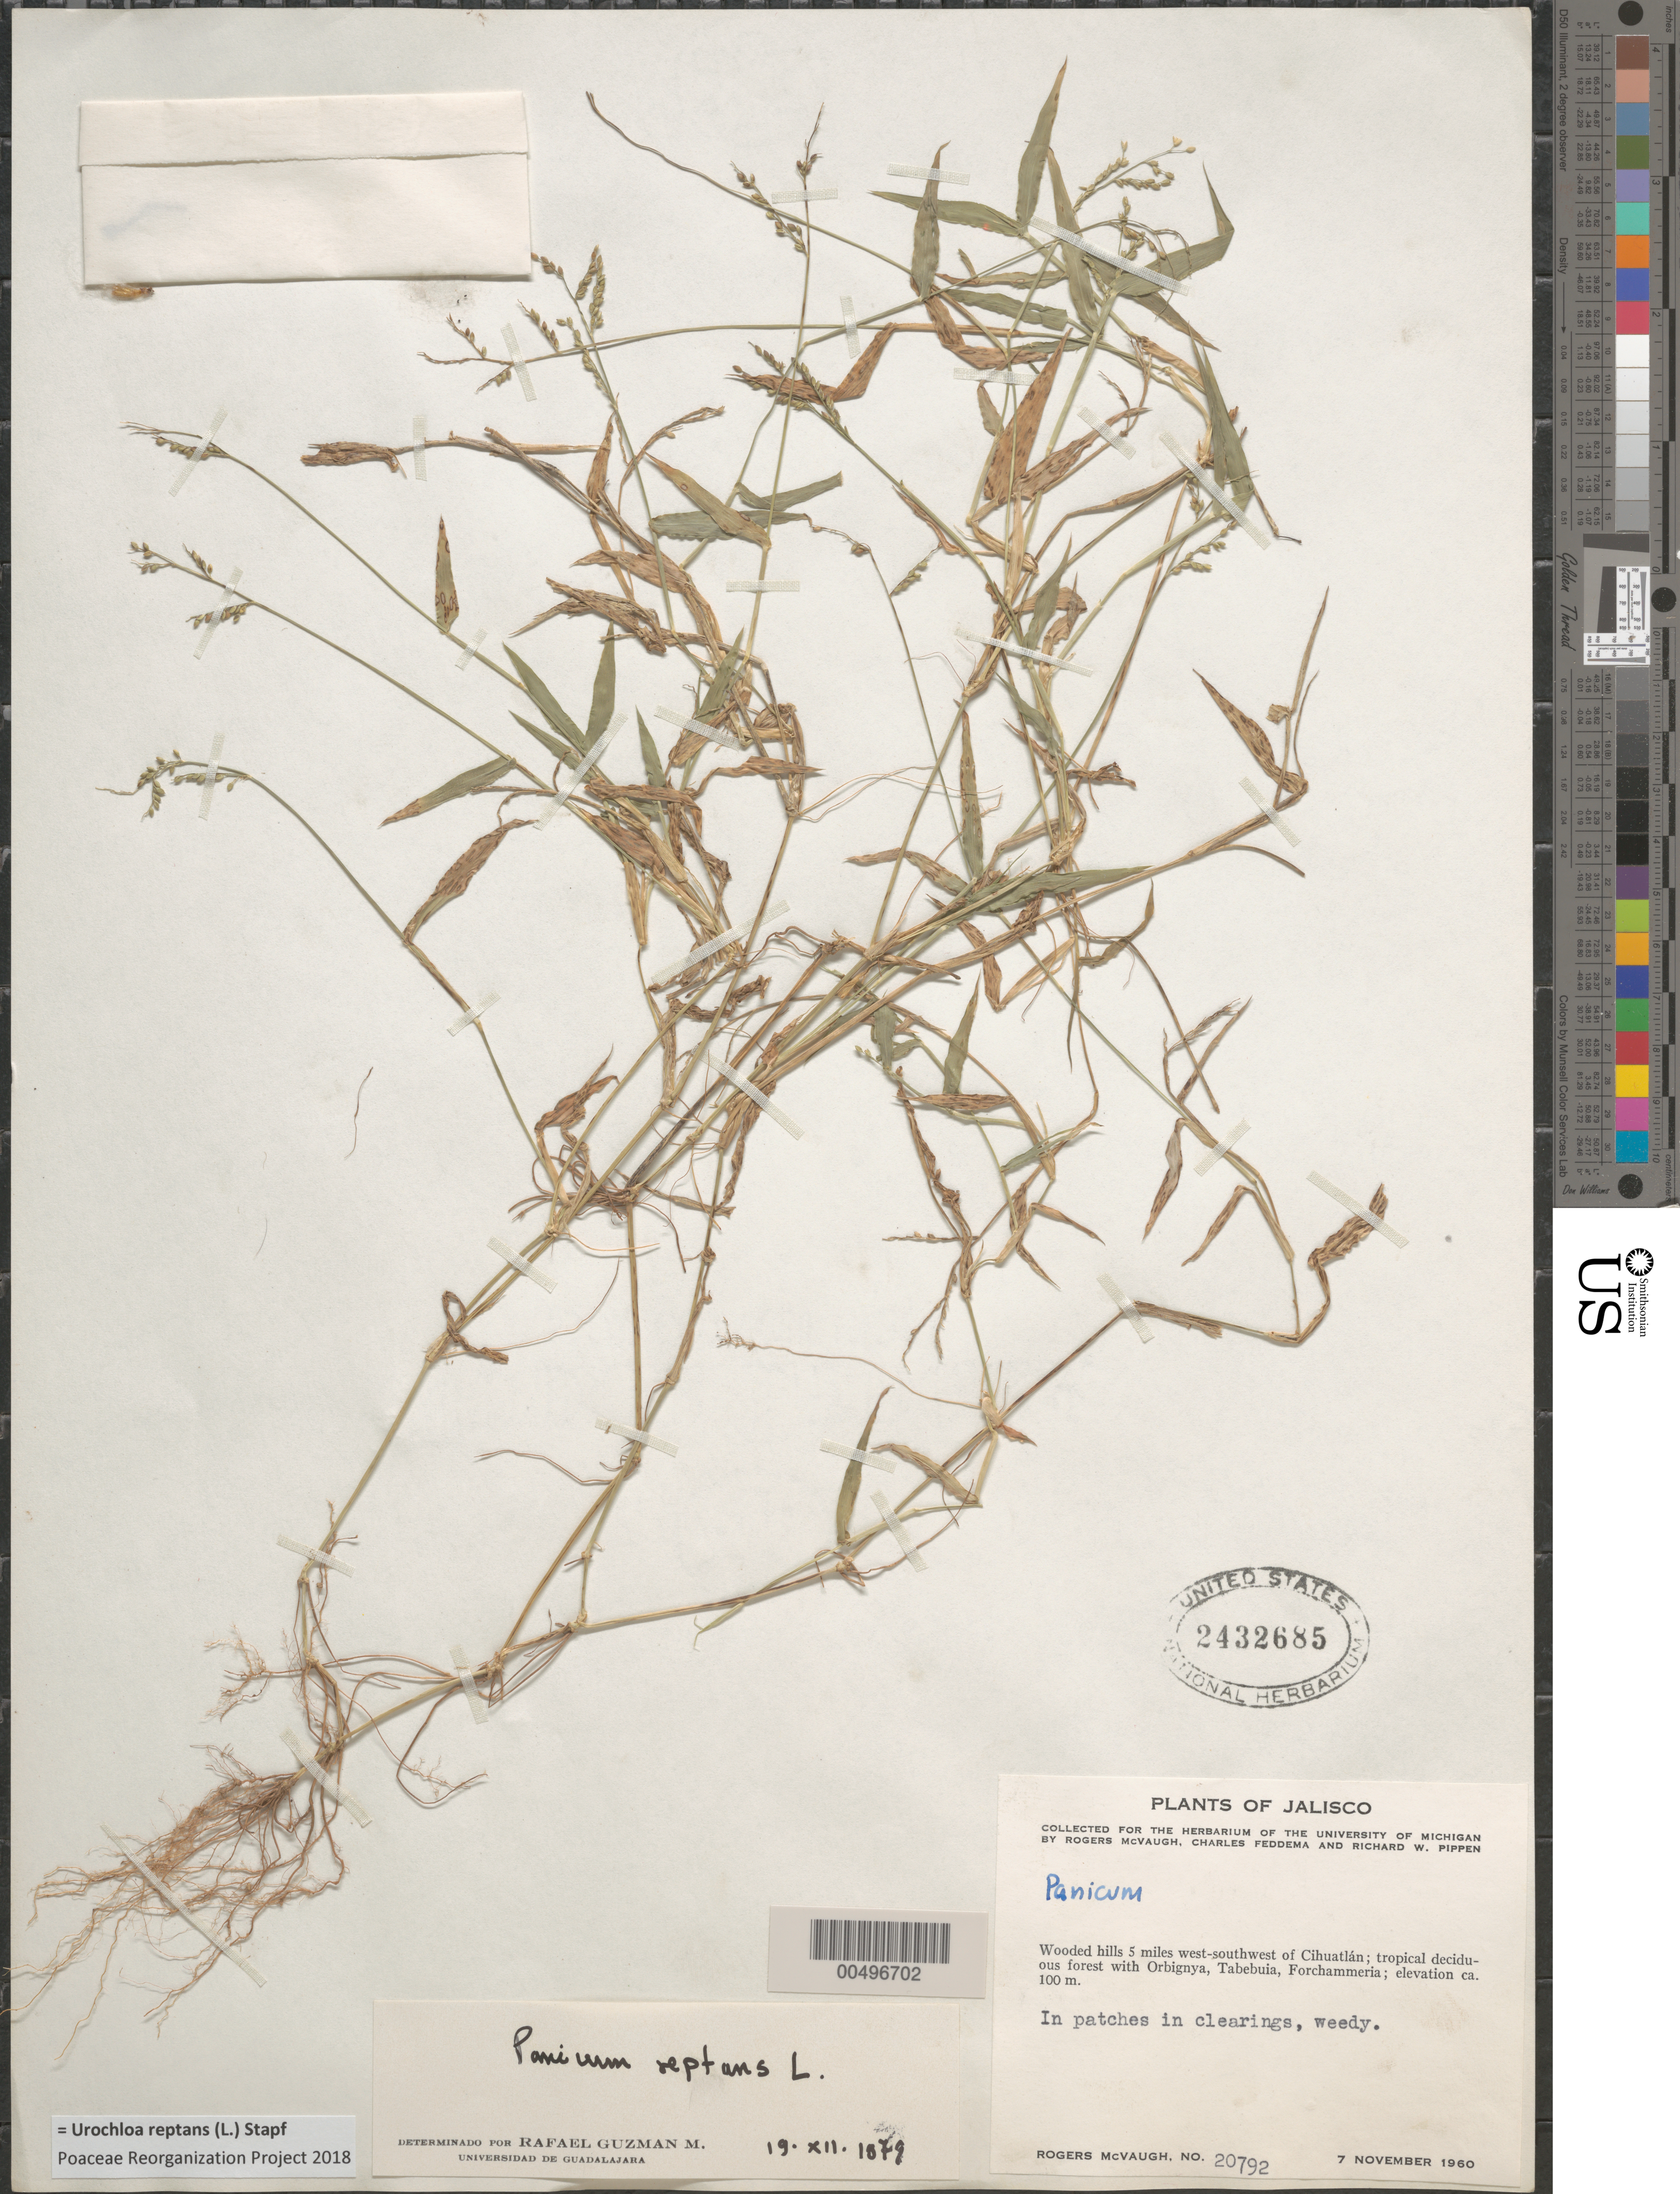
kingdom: Plantae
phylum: Tracheophyta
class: Liliopsida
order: Poales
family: Poaceae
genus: Panicum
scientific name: Panicum repens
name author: L.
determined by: Guzman-M., R.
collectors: R. McVaugh, C. Feddema & R. W. Pippen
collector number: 20792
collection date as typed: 7 Nov 1960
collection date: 1960-11-07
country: Mexico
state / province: Jalisco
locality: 5 mi WSW of Cihuatlán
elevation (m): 100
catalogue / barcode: US 2432685